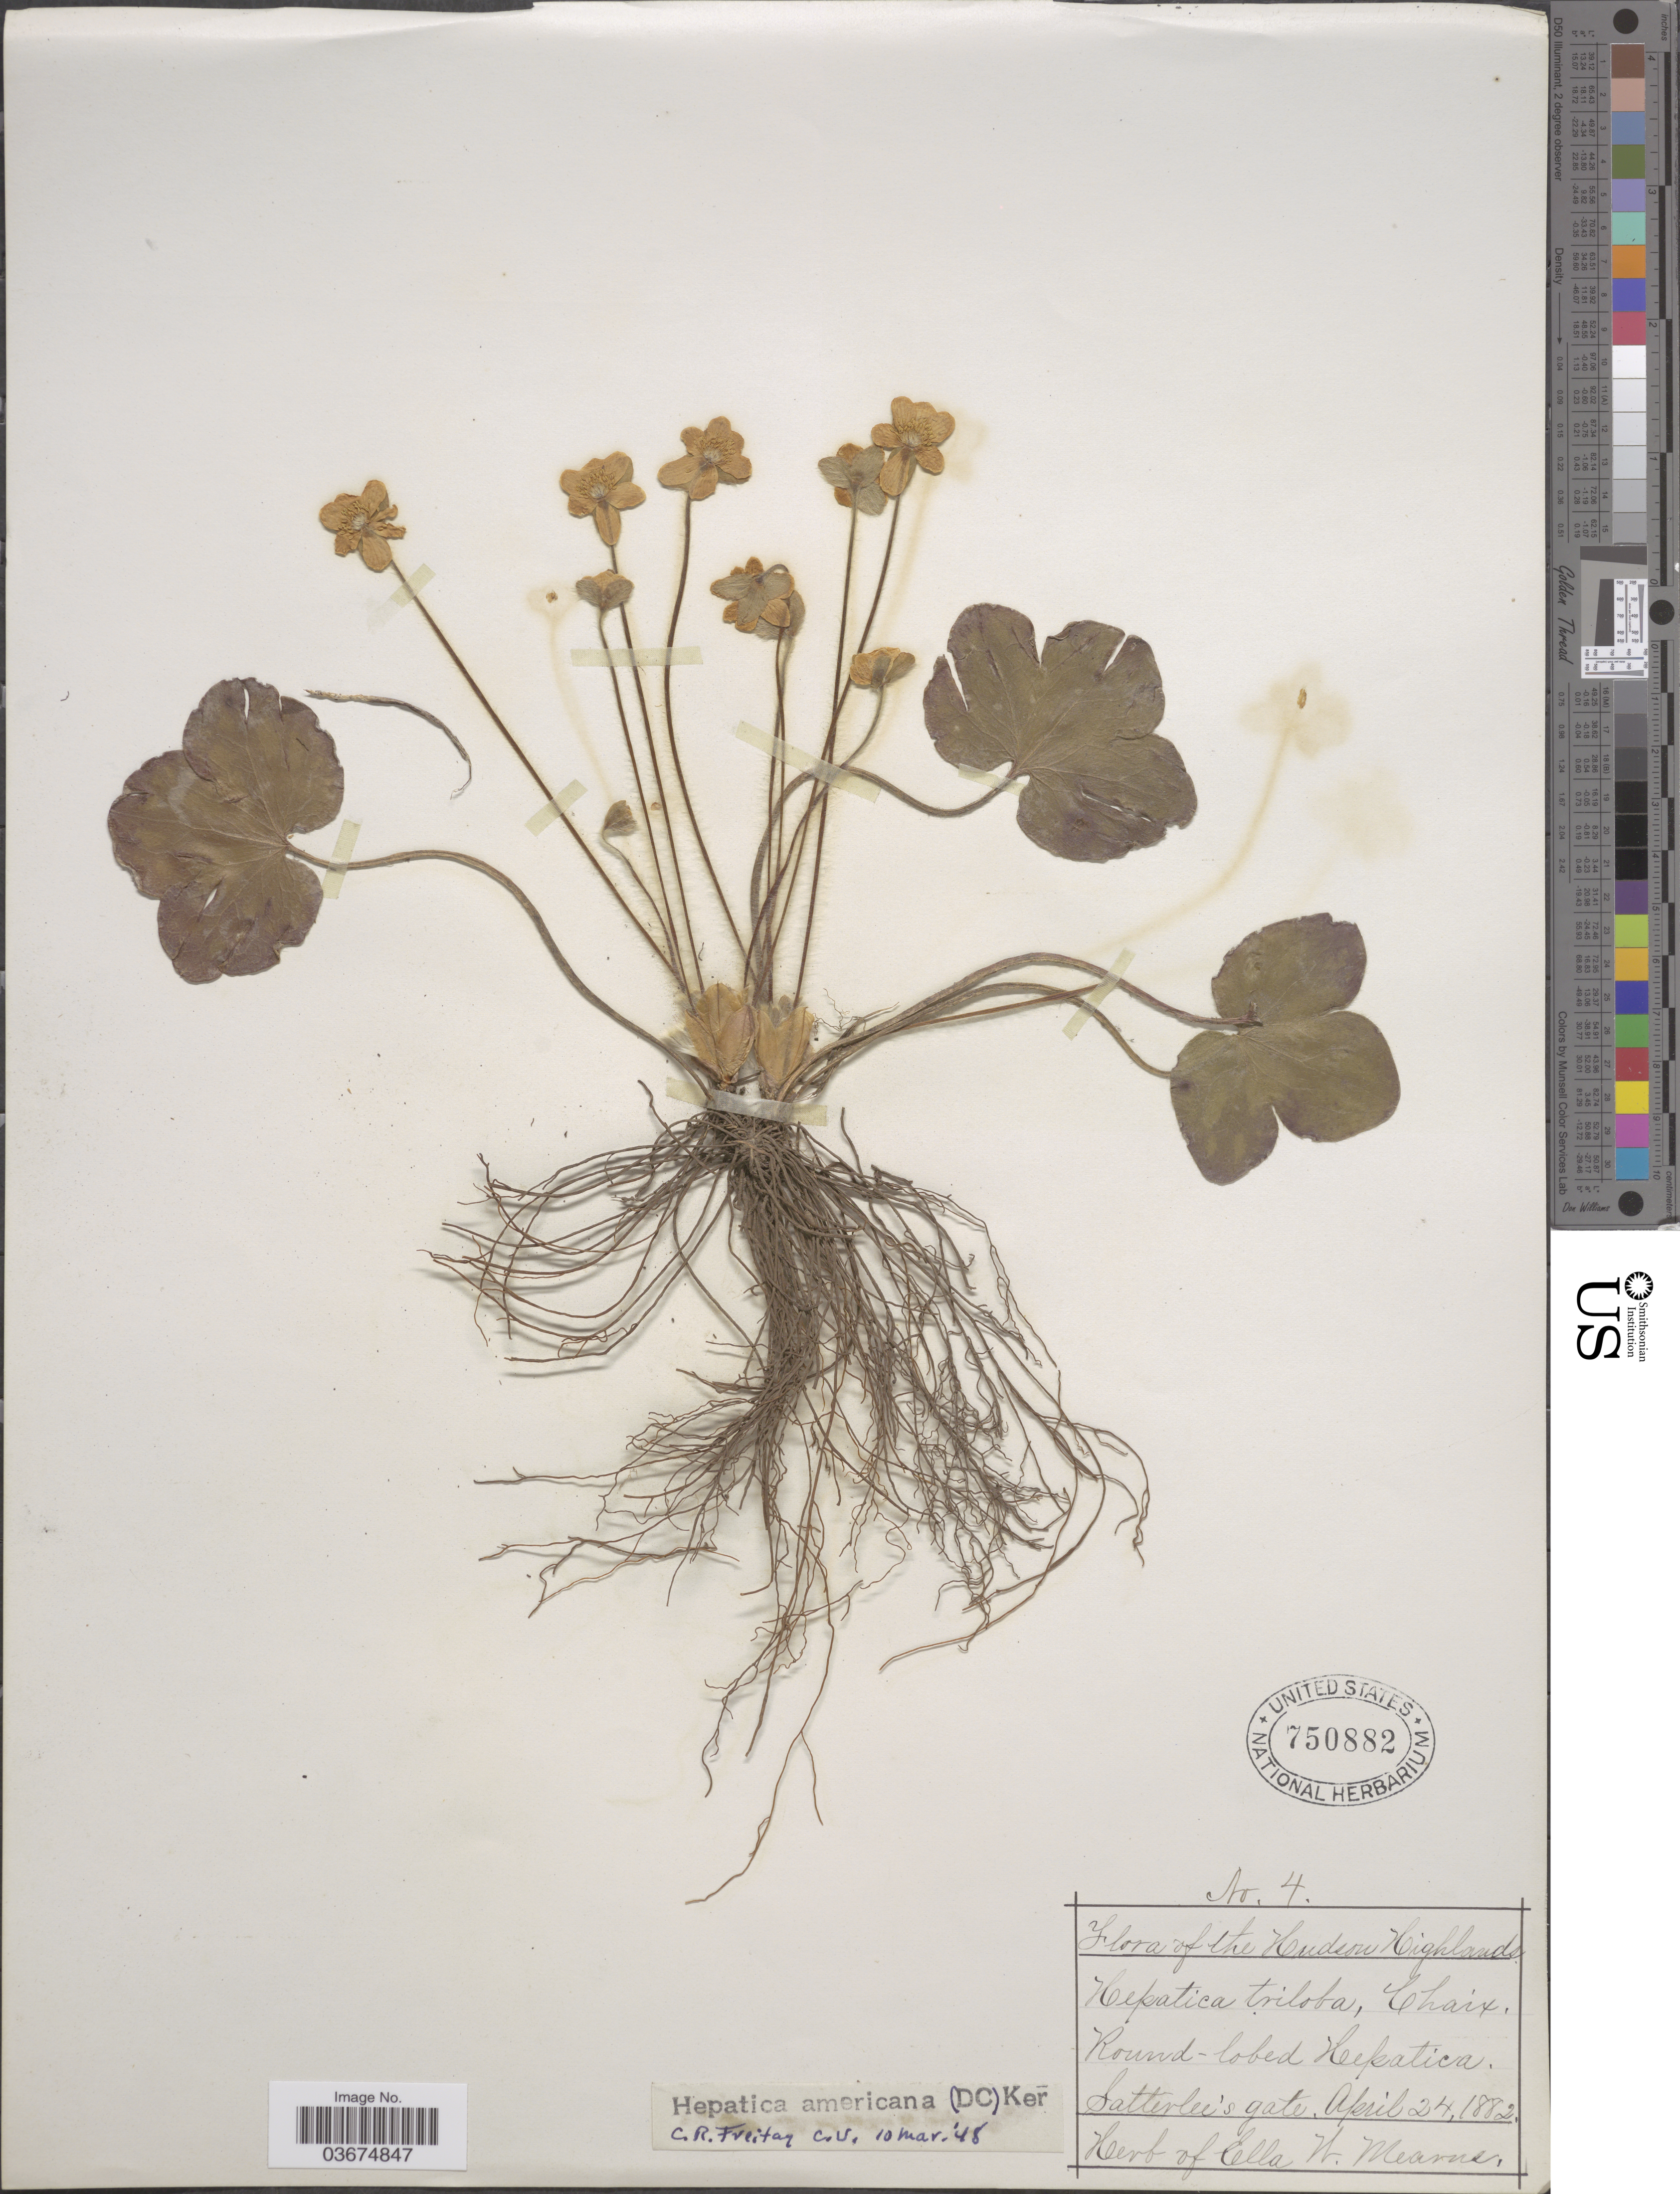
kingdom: Plantae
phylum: Tracheophyta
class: Magnoliopsida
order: Ranunculales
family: Ranunculaceae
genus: Hepatica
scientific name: Hepatica americana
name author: (DC.) Ker Gawl.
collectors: ex herb. Ella W. Mearns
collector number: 4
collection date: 1882-04-24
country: United States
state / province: New York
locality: Hudson Highlands. Satterlee's gate.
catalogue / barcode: US 750882